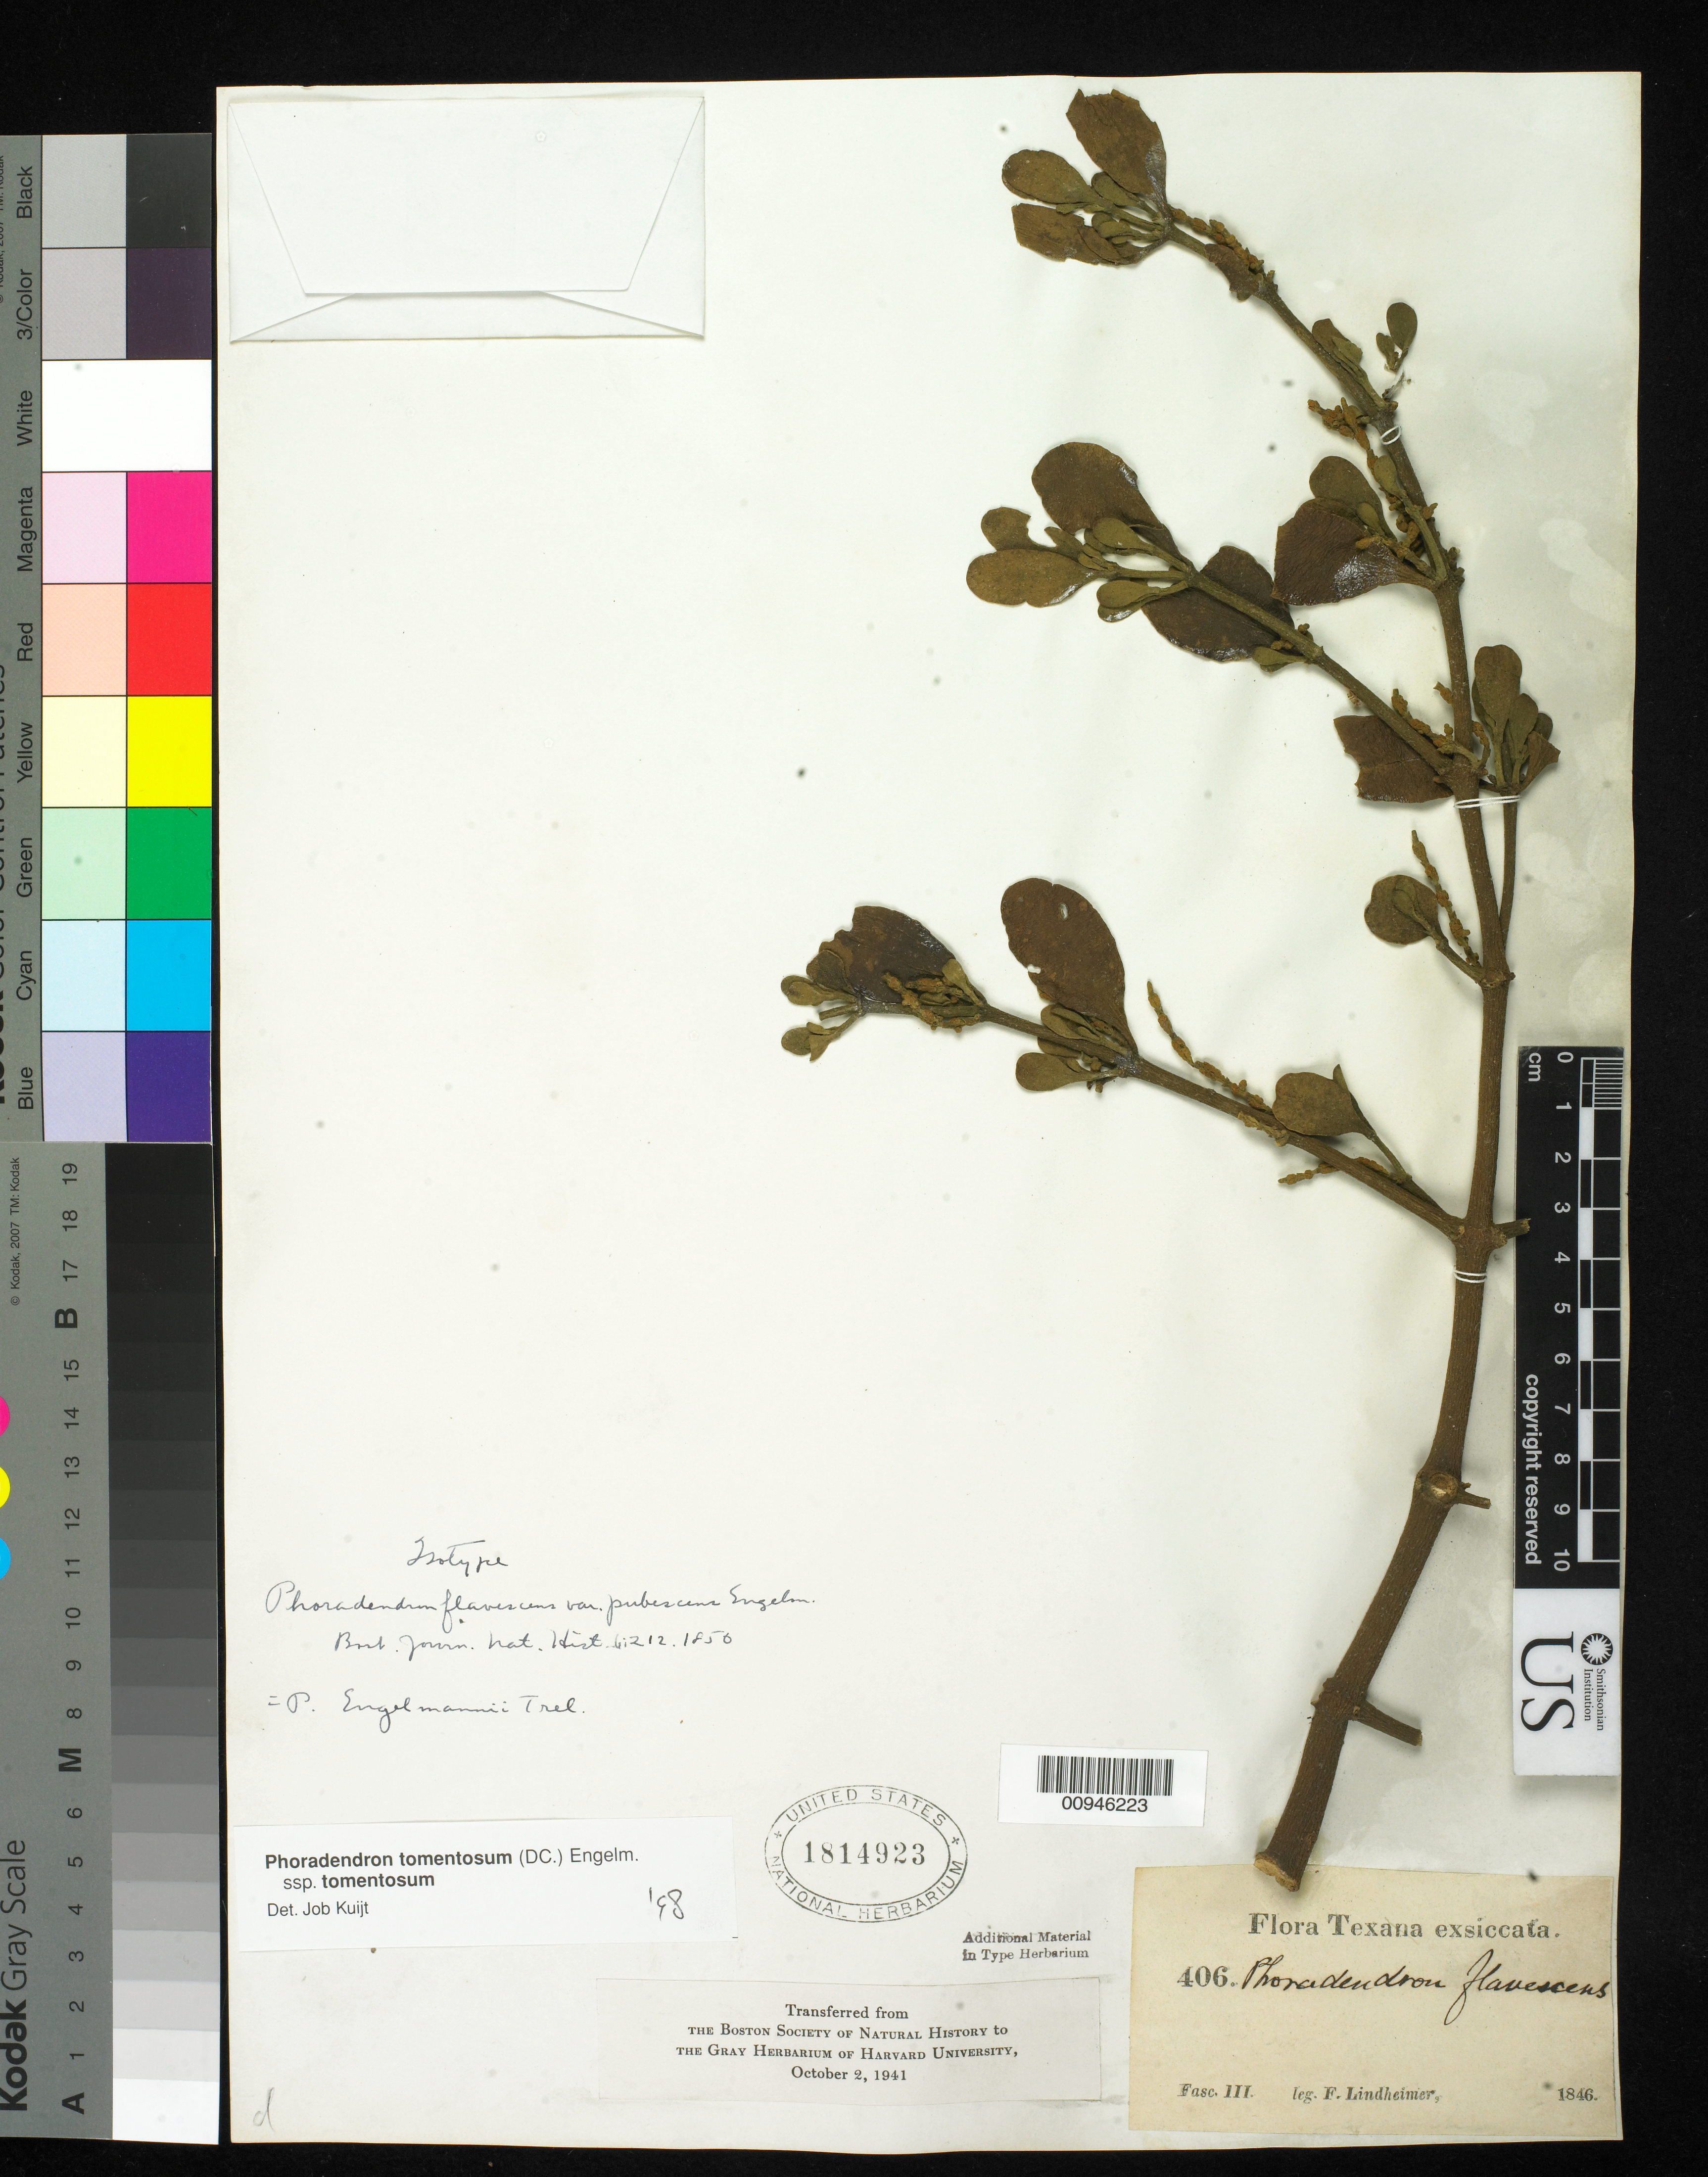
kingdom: Plantae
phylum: Tracheophyta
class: Magnoliopsida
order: Santalales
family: Viscaceae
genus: Phoradendron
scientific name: Phoradendron flavescens var. pubescens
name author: Engelm. ex A. Gray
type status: Isotype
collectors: F. J. Lindheimer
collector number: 406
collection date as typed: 1846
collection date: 1846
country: United States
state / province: Texas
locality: Near New Braunfels and San Antonio.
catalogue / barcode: US 1814923